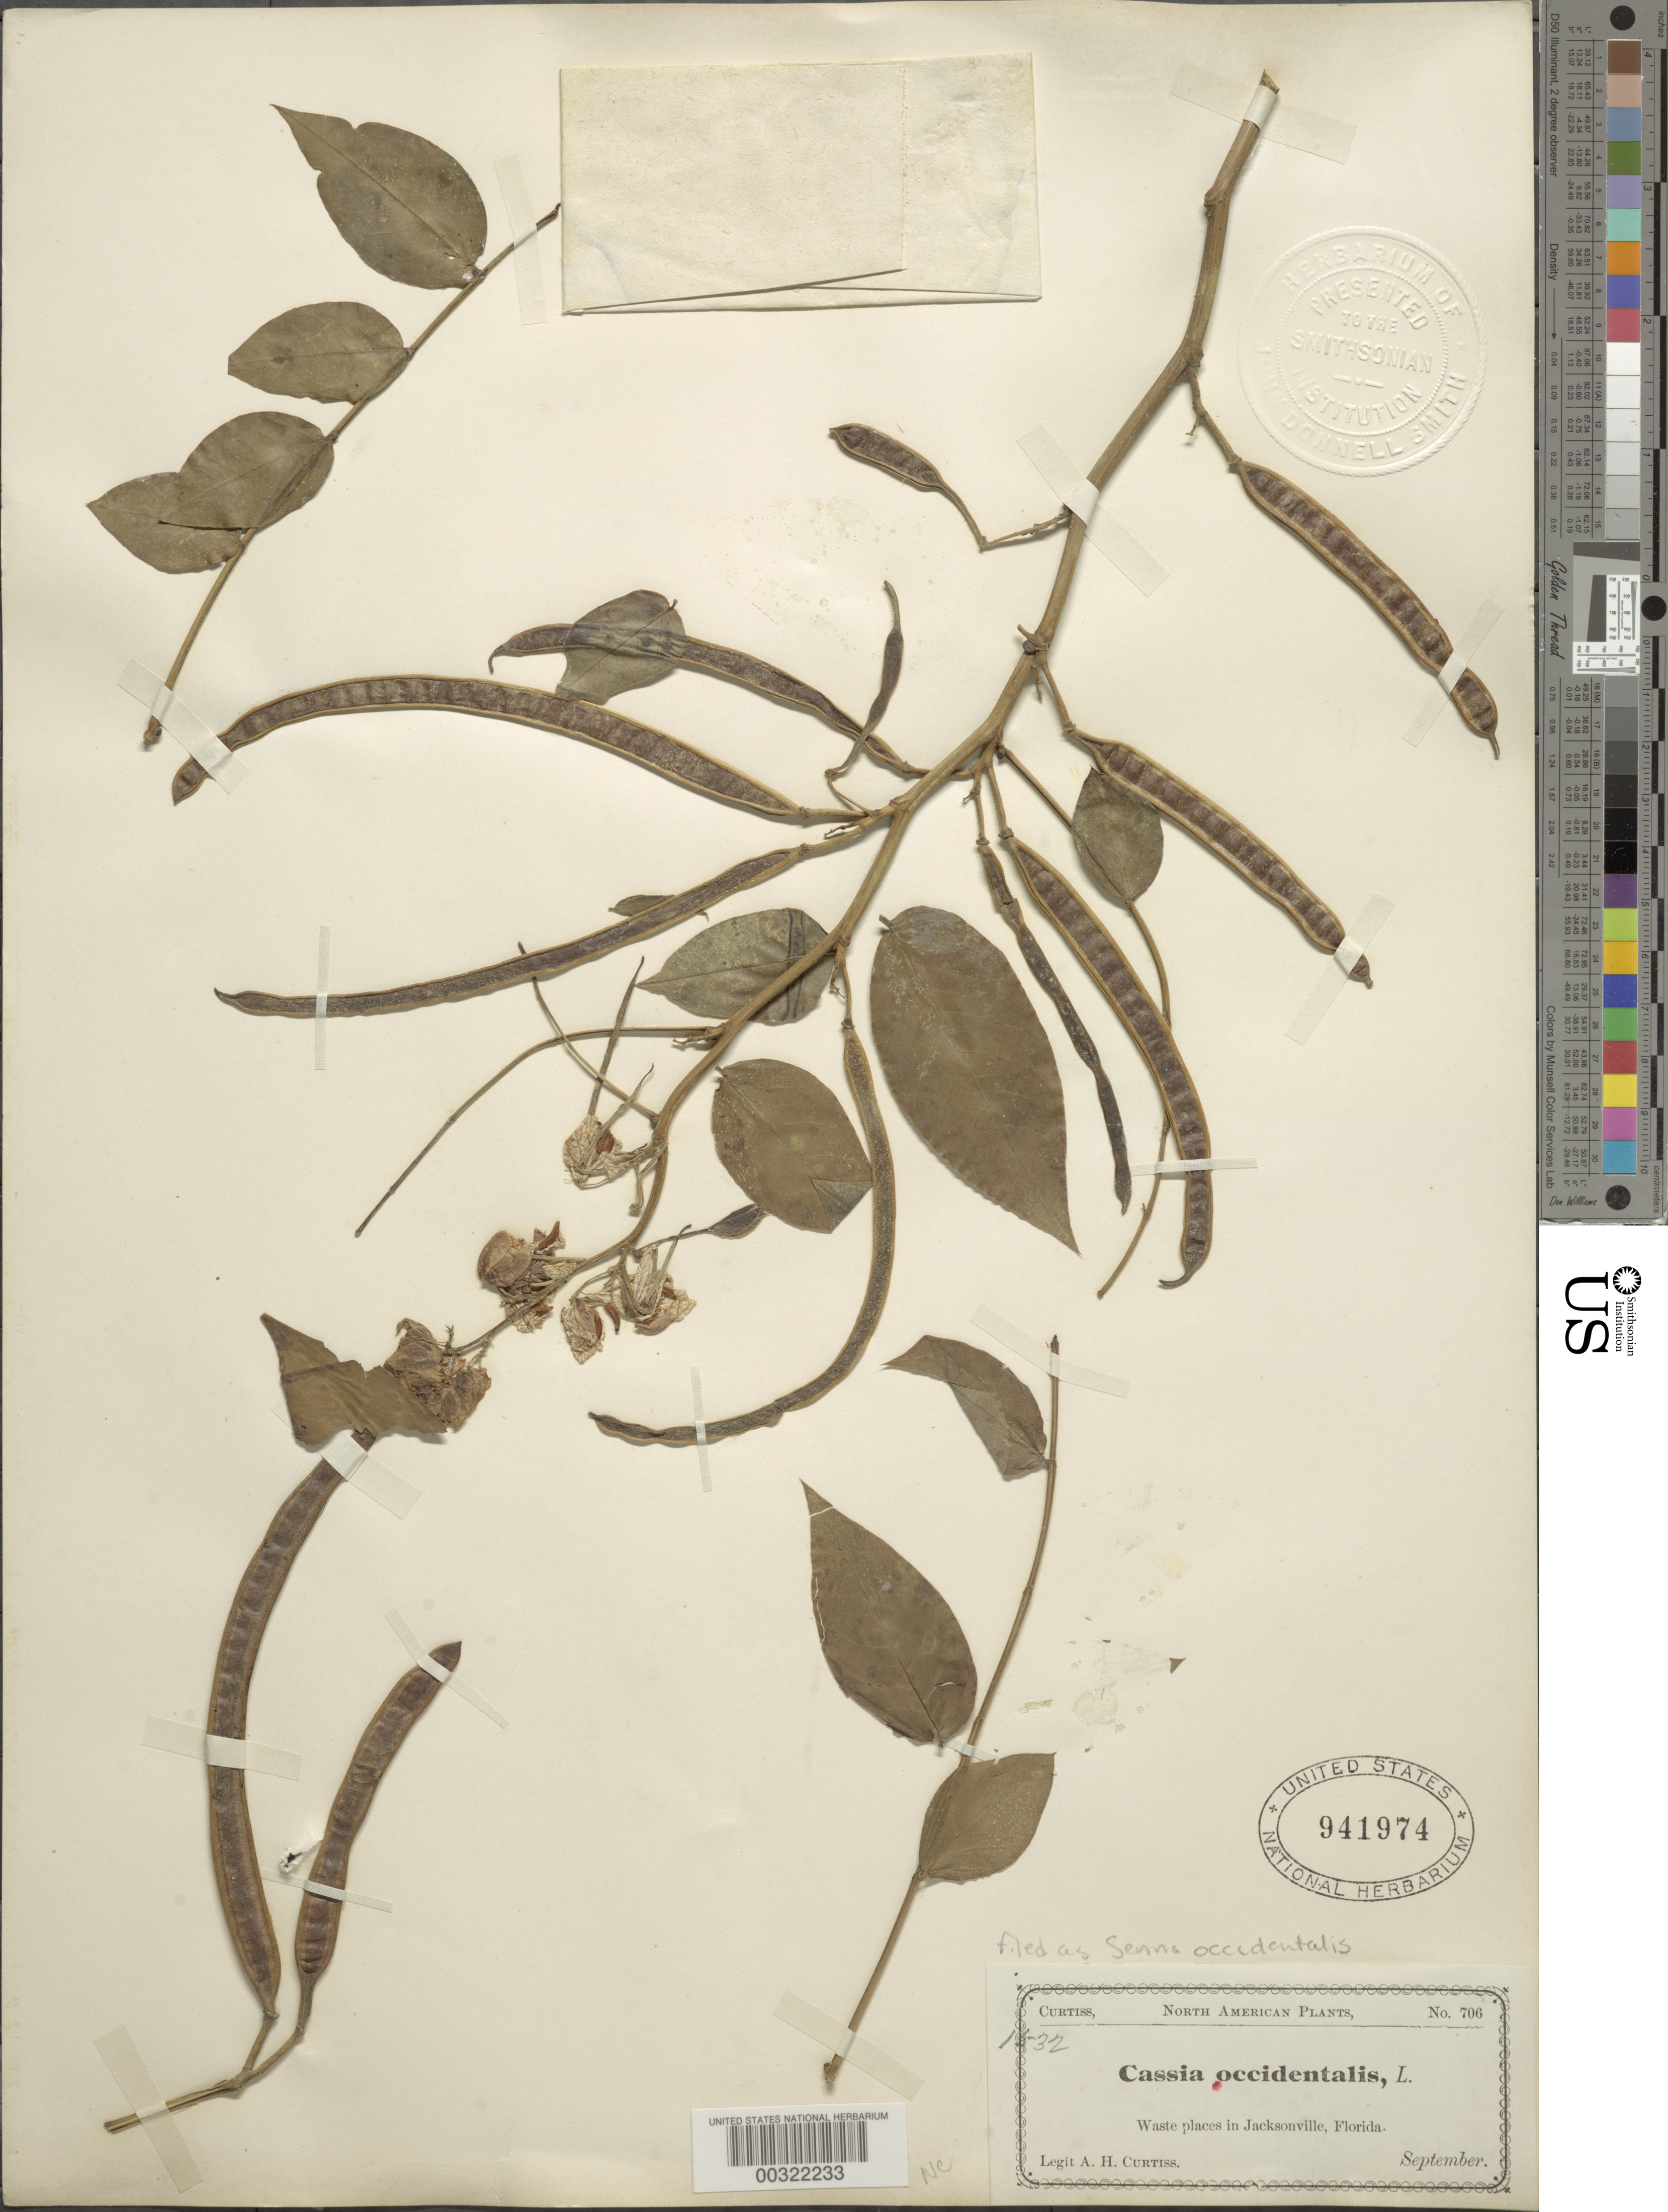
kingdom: Plantae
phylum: Tracheophyta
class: Magnoliopsida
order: Fabales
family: Fabaceae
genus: Senna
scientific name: Senna occidentalis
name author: (L.) Link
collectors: A. H. Curtiss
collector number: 706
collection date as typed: Sep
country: United States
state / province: Florida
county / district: Duval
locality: In jacksonville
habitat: Waste places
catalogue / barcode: US 941974